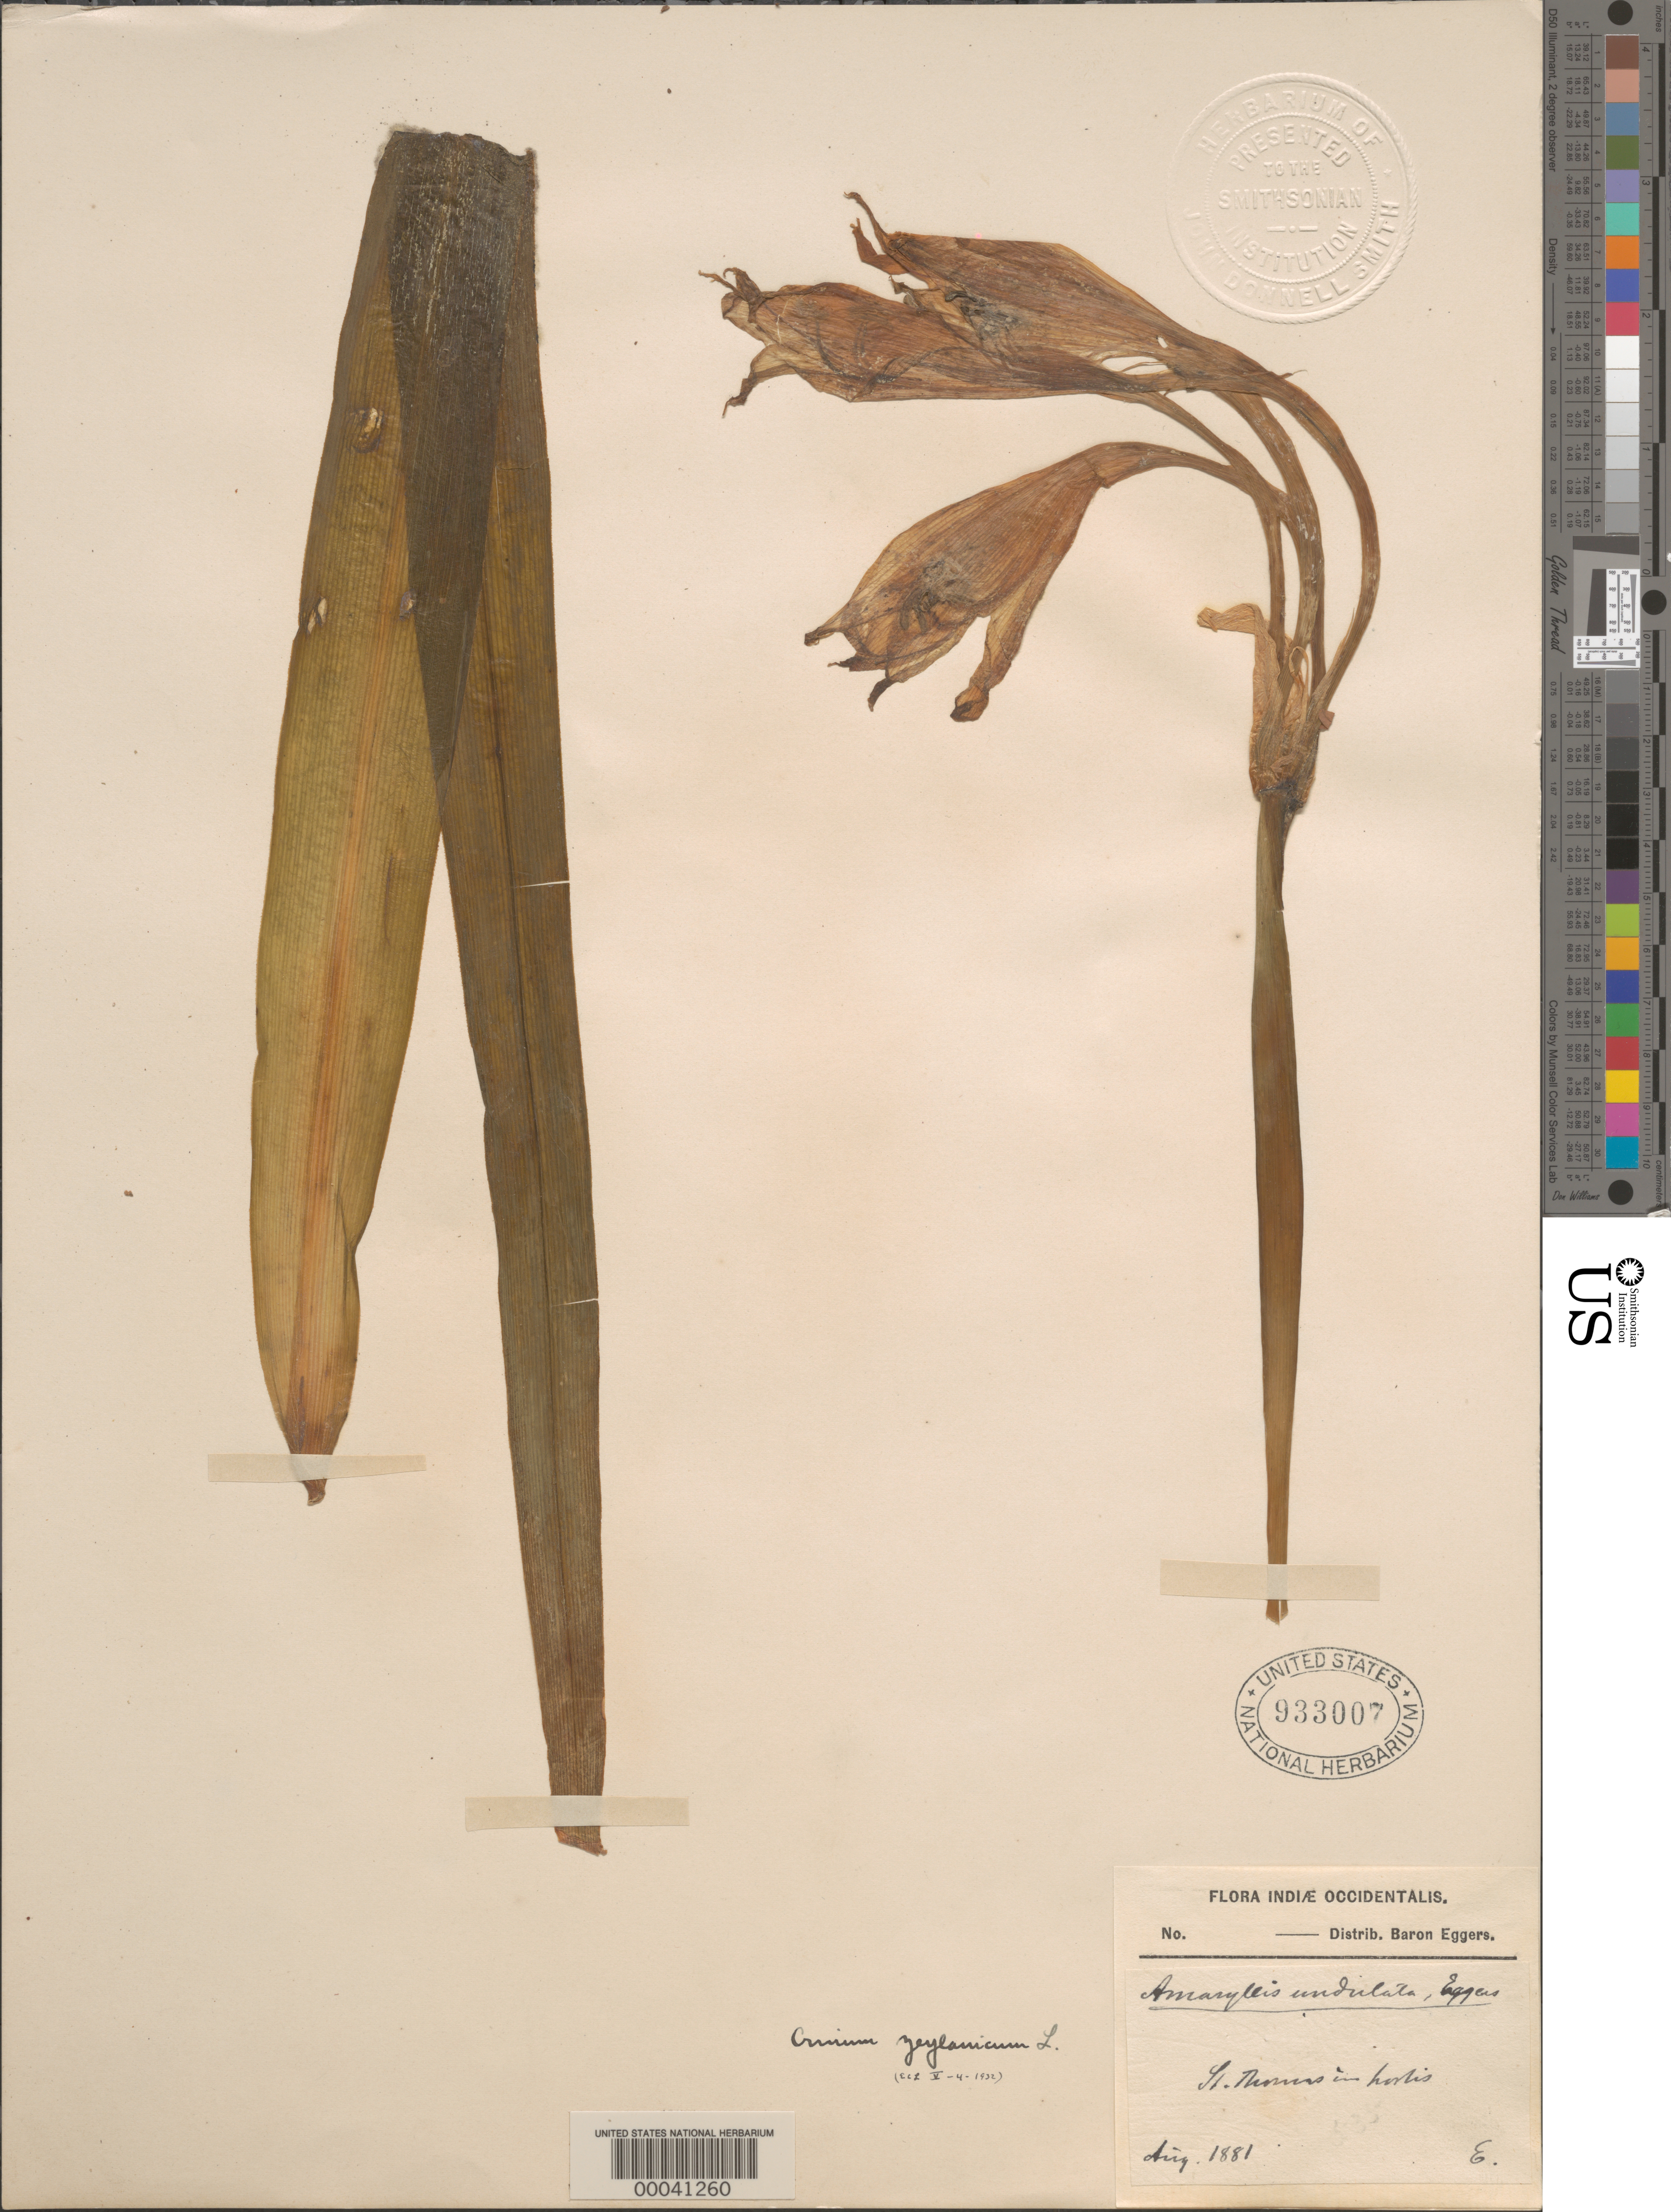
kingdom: Plantae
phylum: Tracheophyta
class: Liliopsida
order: Asparagales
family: Amaryllidaceae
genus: Crinum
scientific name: Crinum zeylanicum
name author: (L.) L.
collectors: H. F. A. von Eggers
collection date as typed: Aug 1881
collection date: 1881-08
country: U.S. Virgin Islands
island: St. Thomas Island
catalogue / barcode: US 933007